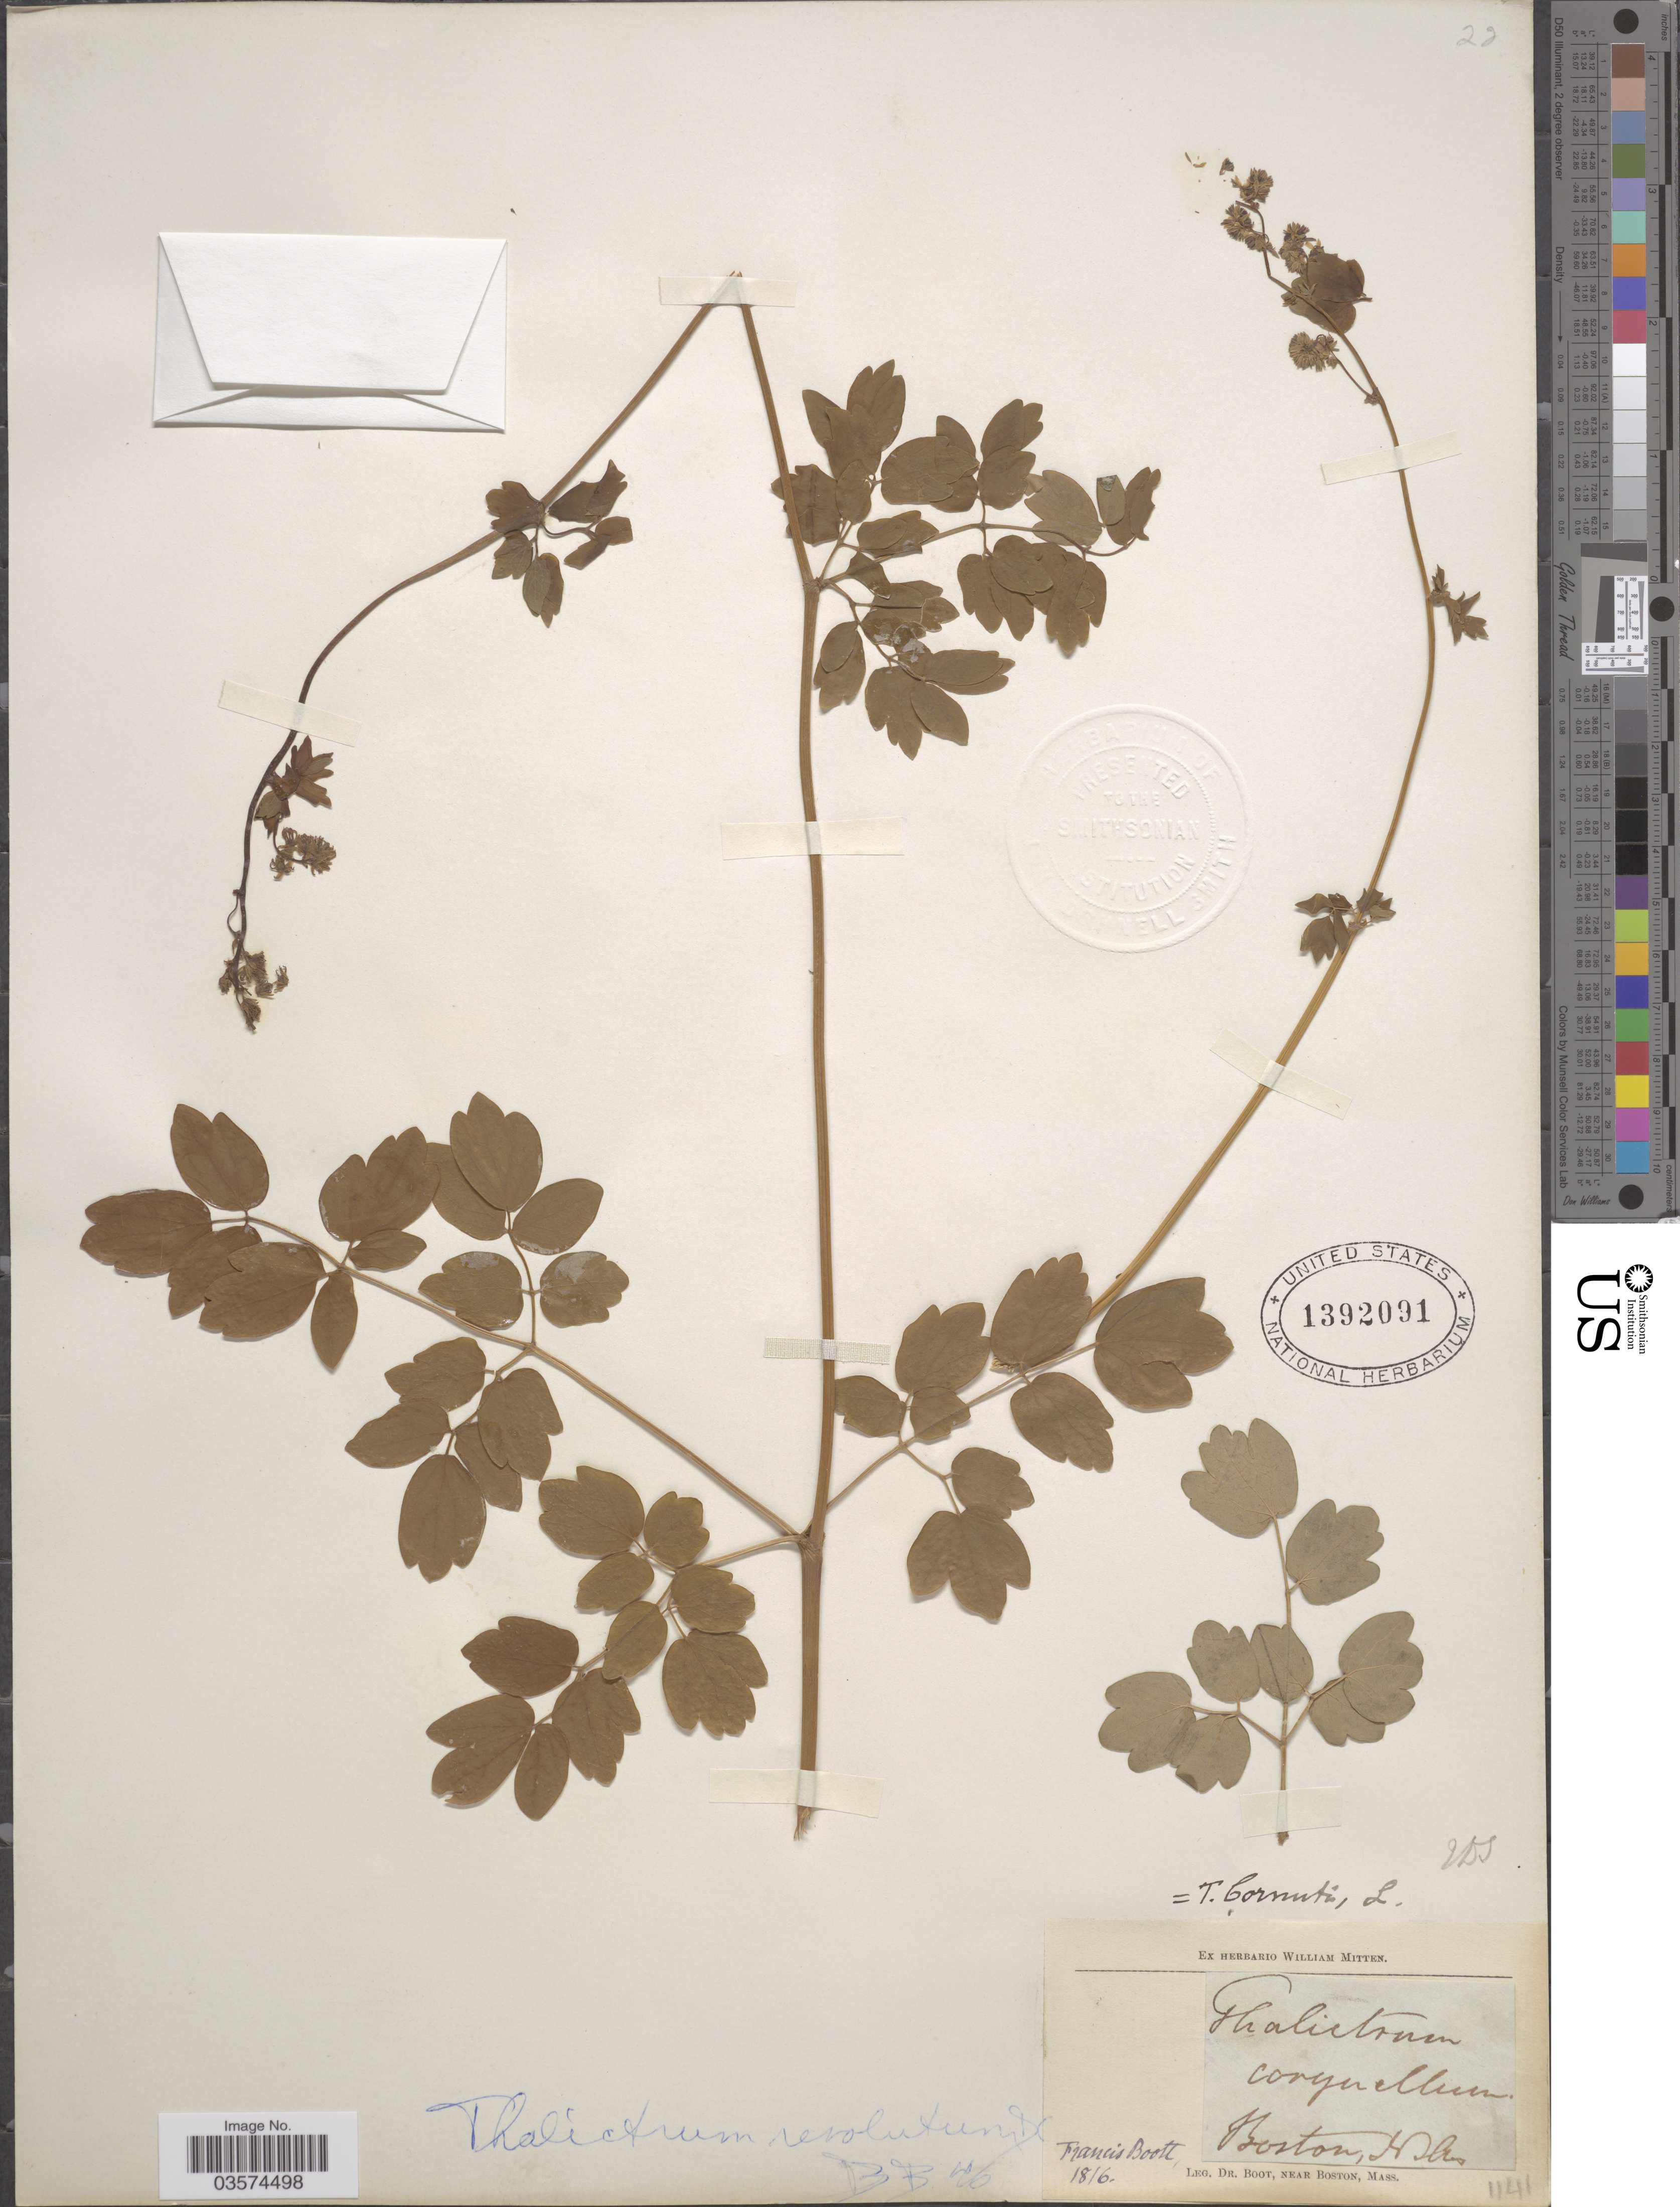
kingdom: Plantae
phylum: Tracheophyta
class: Magnoliopsida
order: Ranunculales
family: Ranunculaceae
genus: Thalictrum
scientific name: Thalictrum amphibolum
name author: Greene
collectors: F. M. B. Boott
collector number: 1141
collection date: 1816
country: United States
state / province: Massachusetts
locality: Near Boston.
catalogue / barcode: US 1392091